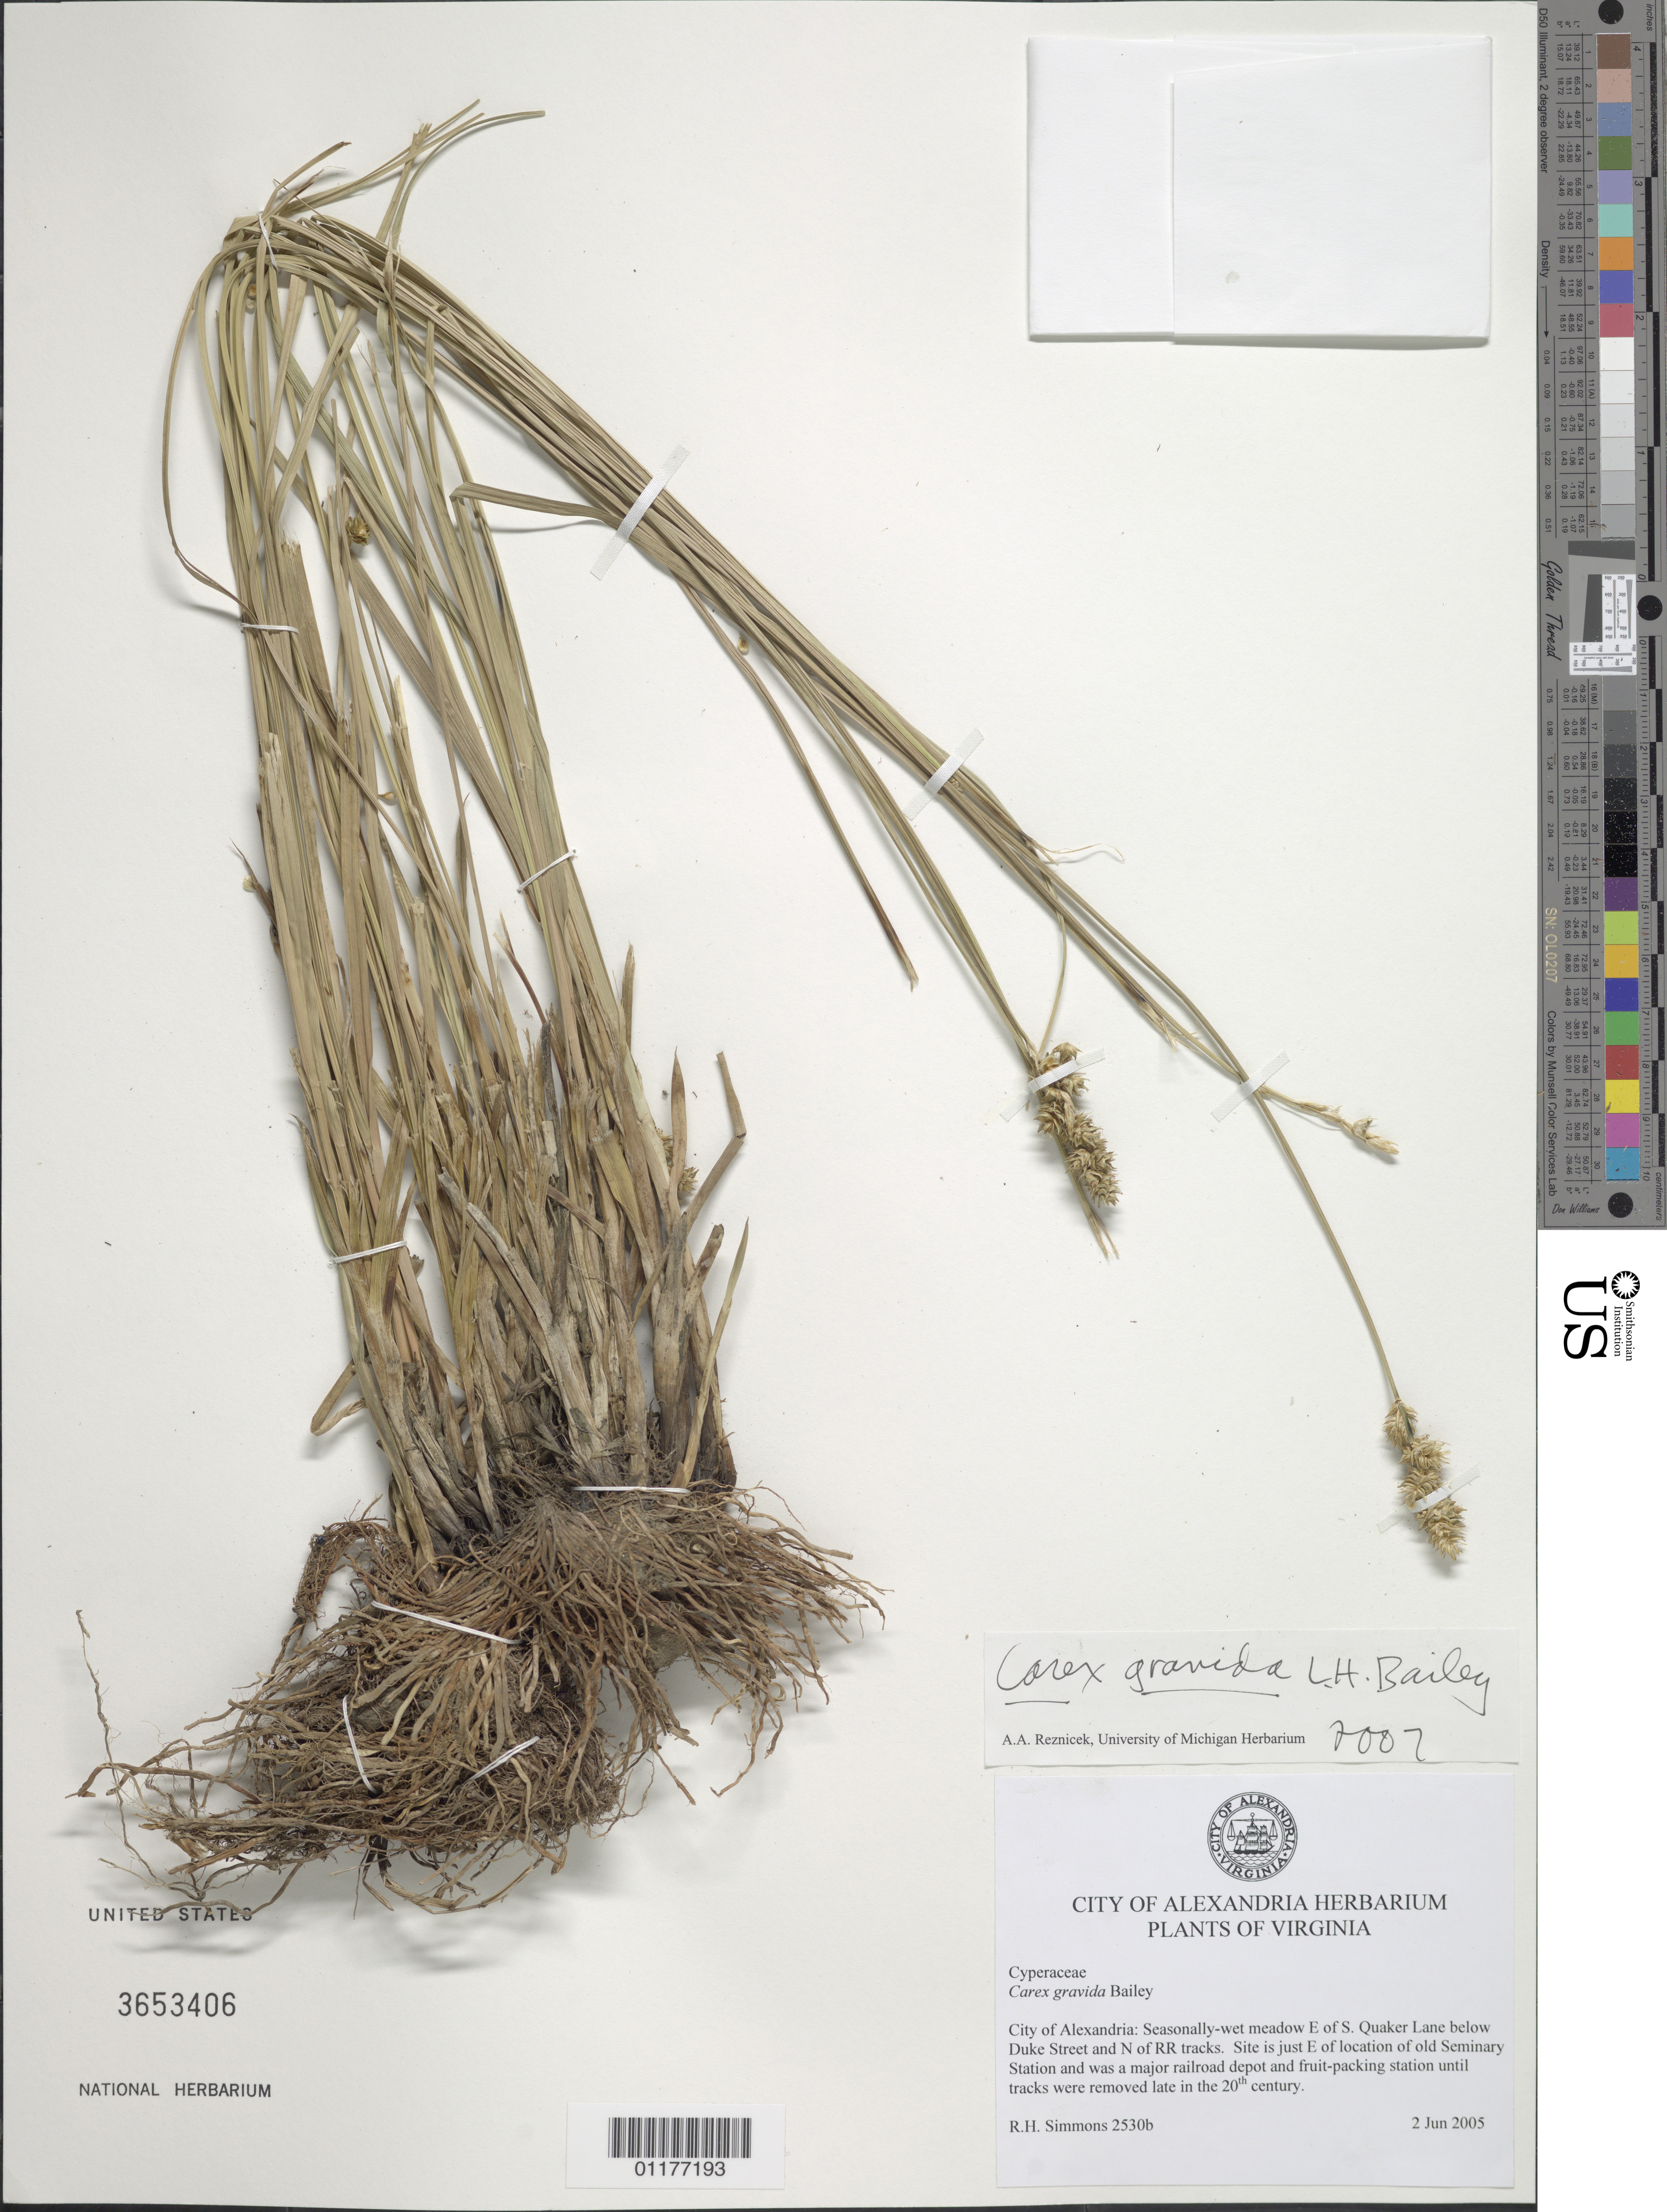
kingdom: Plantae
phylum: Tracheophyta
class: Liliopsida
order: Poales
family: Cyperaceae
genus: Carex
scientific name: Carex gravida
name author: L.H. Bailey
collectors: R. H. Simmons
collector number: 2530b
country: United States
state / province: Virginia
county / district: City of Alexandria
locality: Alexandria, E of S. Quaker Lane below Duke St. and N of RR tracks, E of old Seminary Station and was a major railroad depot and fruit-packing station until tracks were removed late int he 20th century.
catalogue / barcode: US 3653406